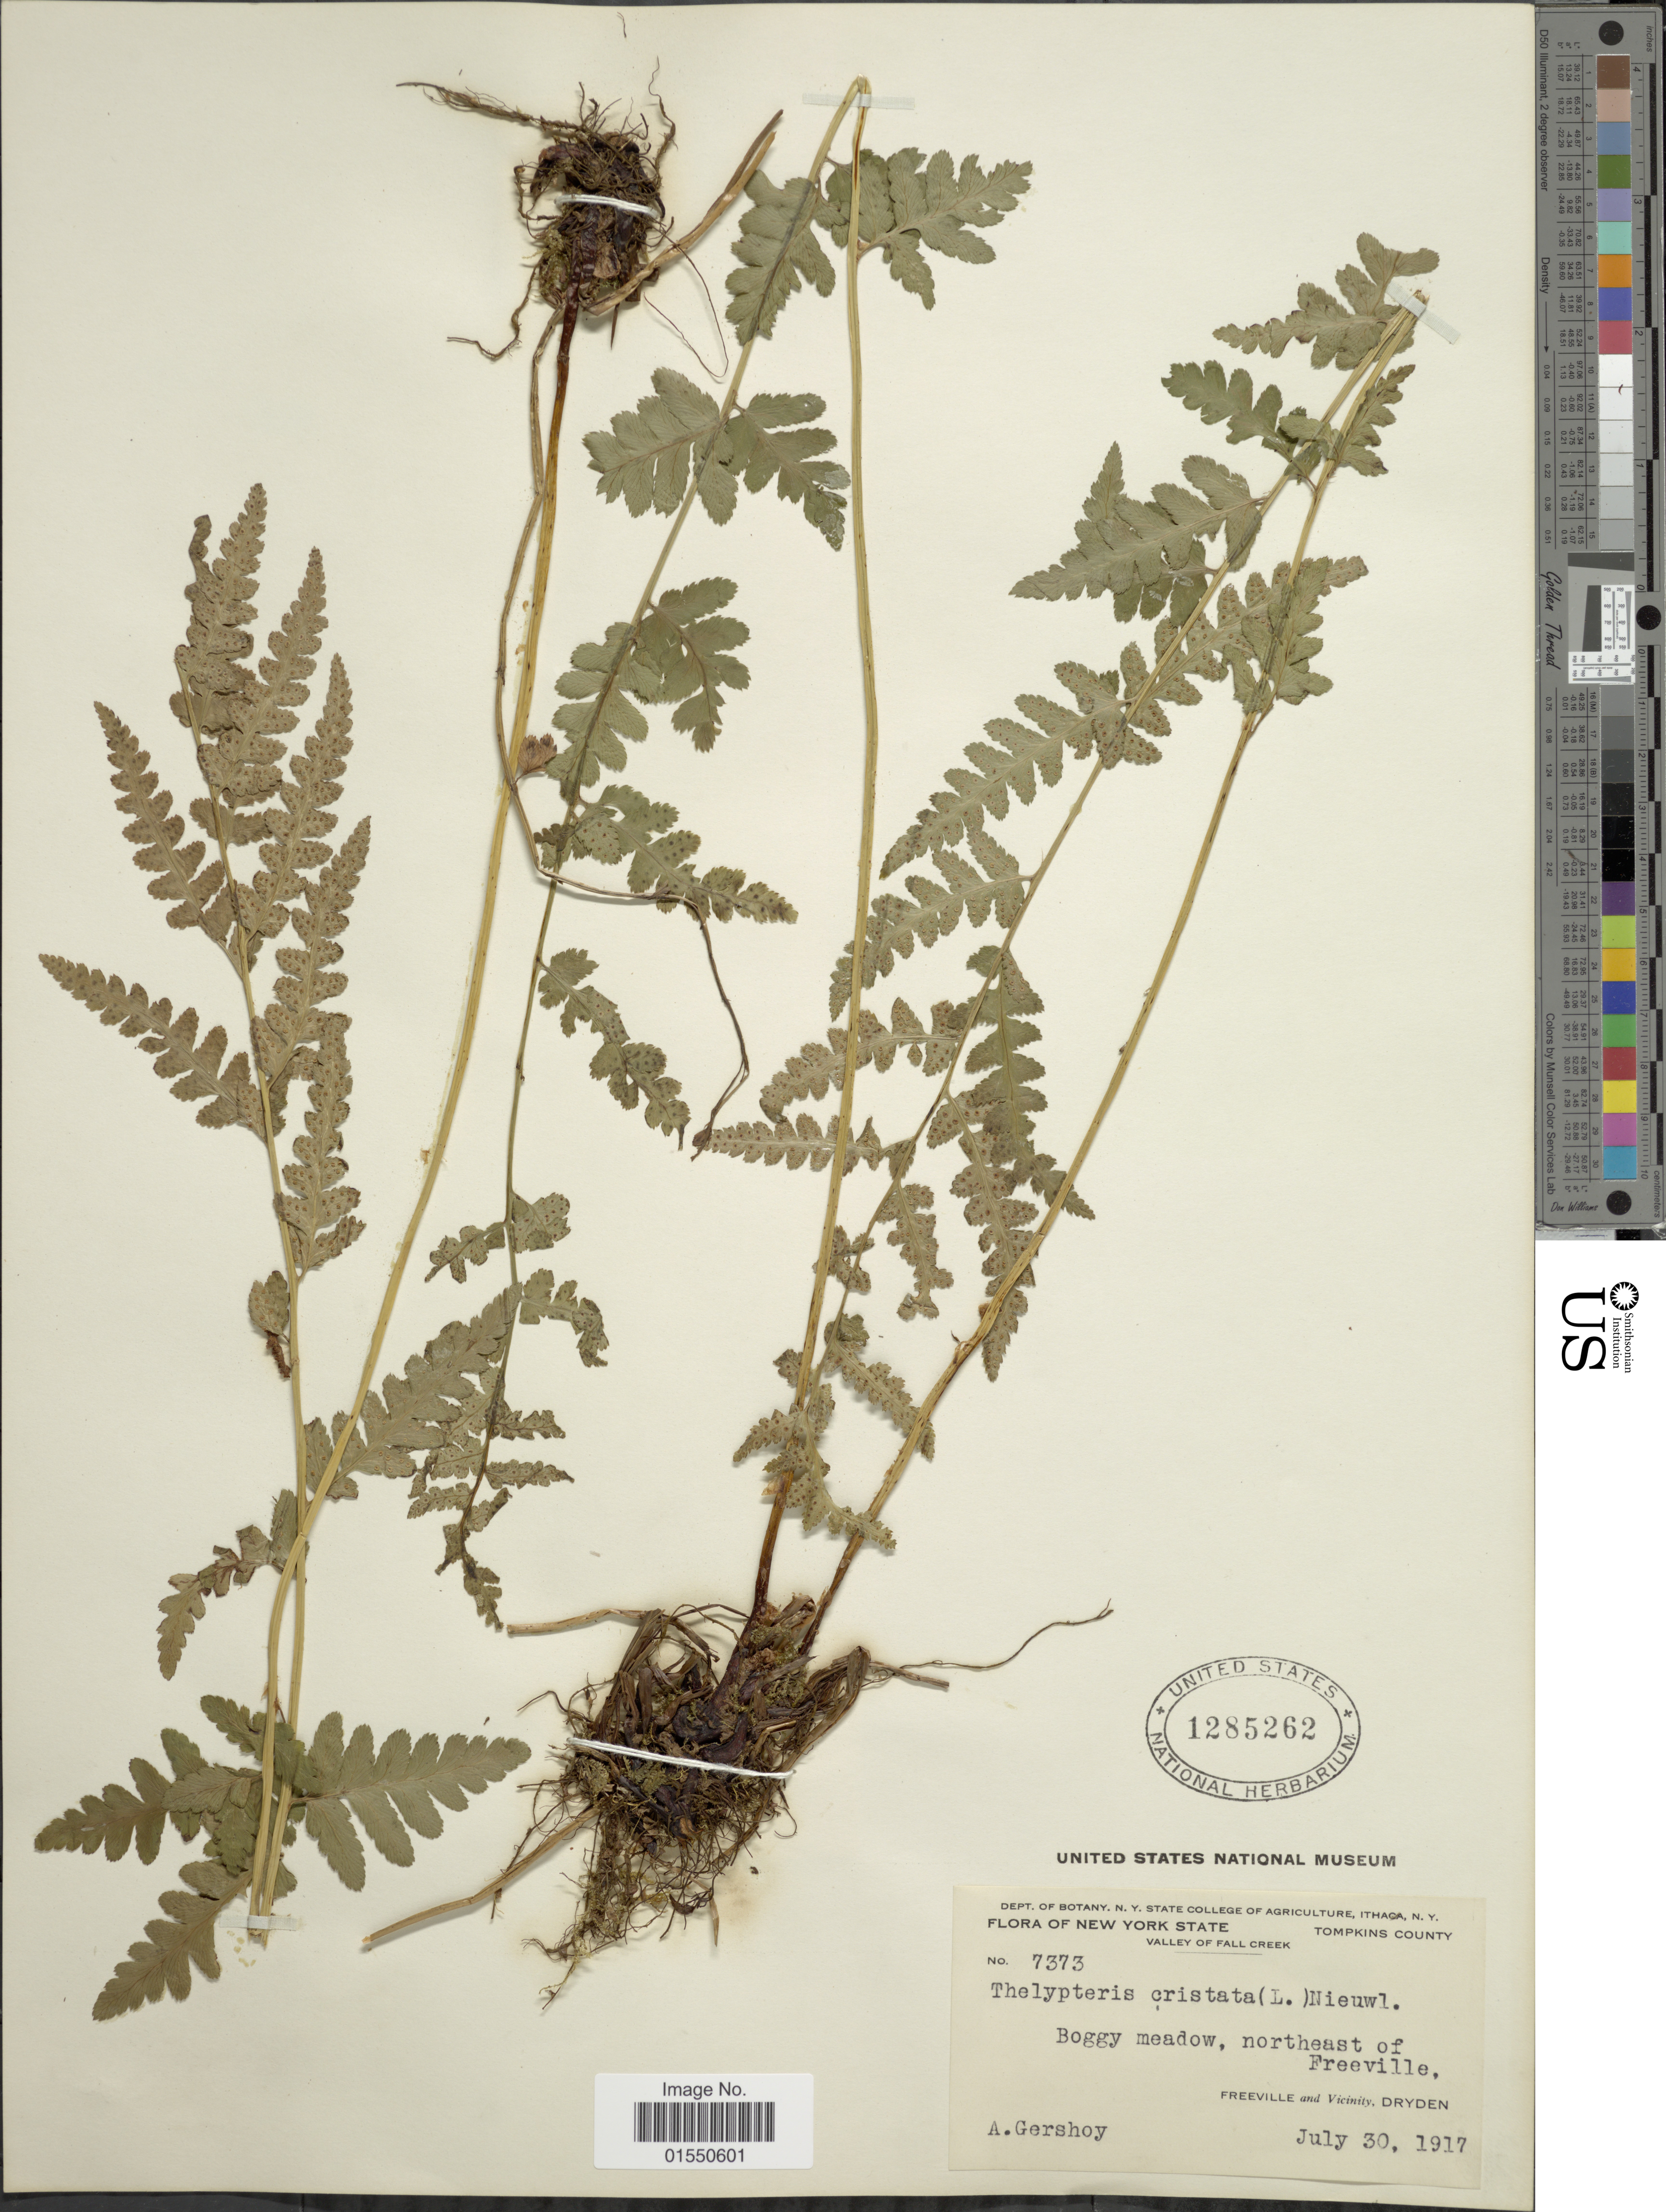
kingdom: Plantae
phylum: Tracheophyta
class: Polypodiopsida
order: Polypodiales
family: Dryopteridaceae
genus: Dryopteris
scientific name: Dryopteris cristata var. spinulosa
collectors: A. Gershoy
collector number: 7373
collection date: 1917-07-30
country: United States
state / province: New York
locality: Tompkins County, Boggy meadow, northeast of Freeville, Freeville and vicinity, Dryden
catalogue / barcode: US 1285262